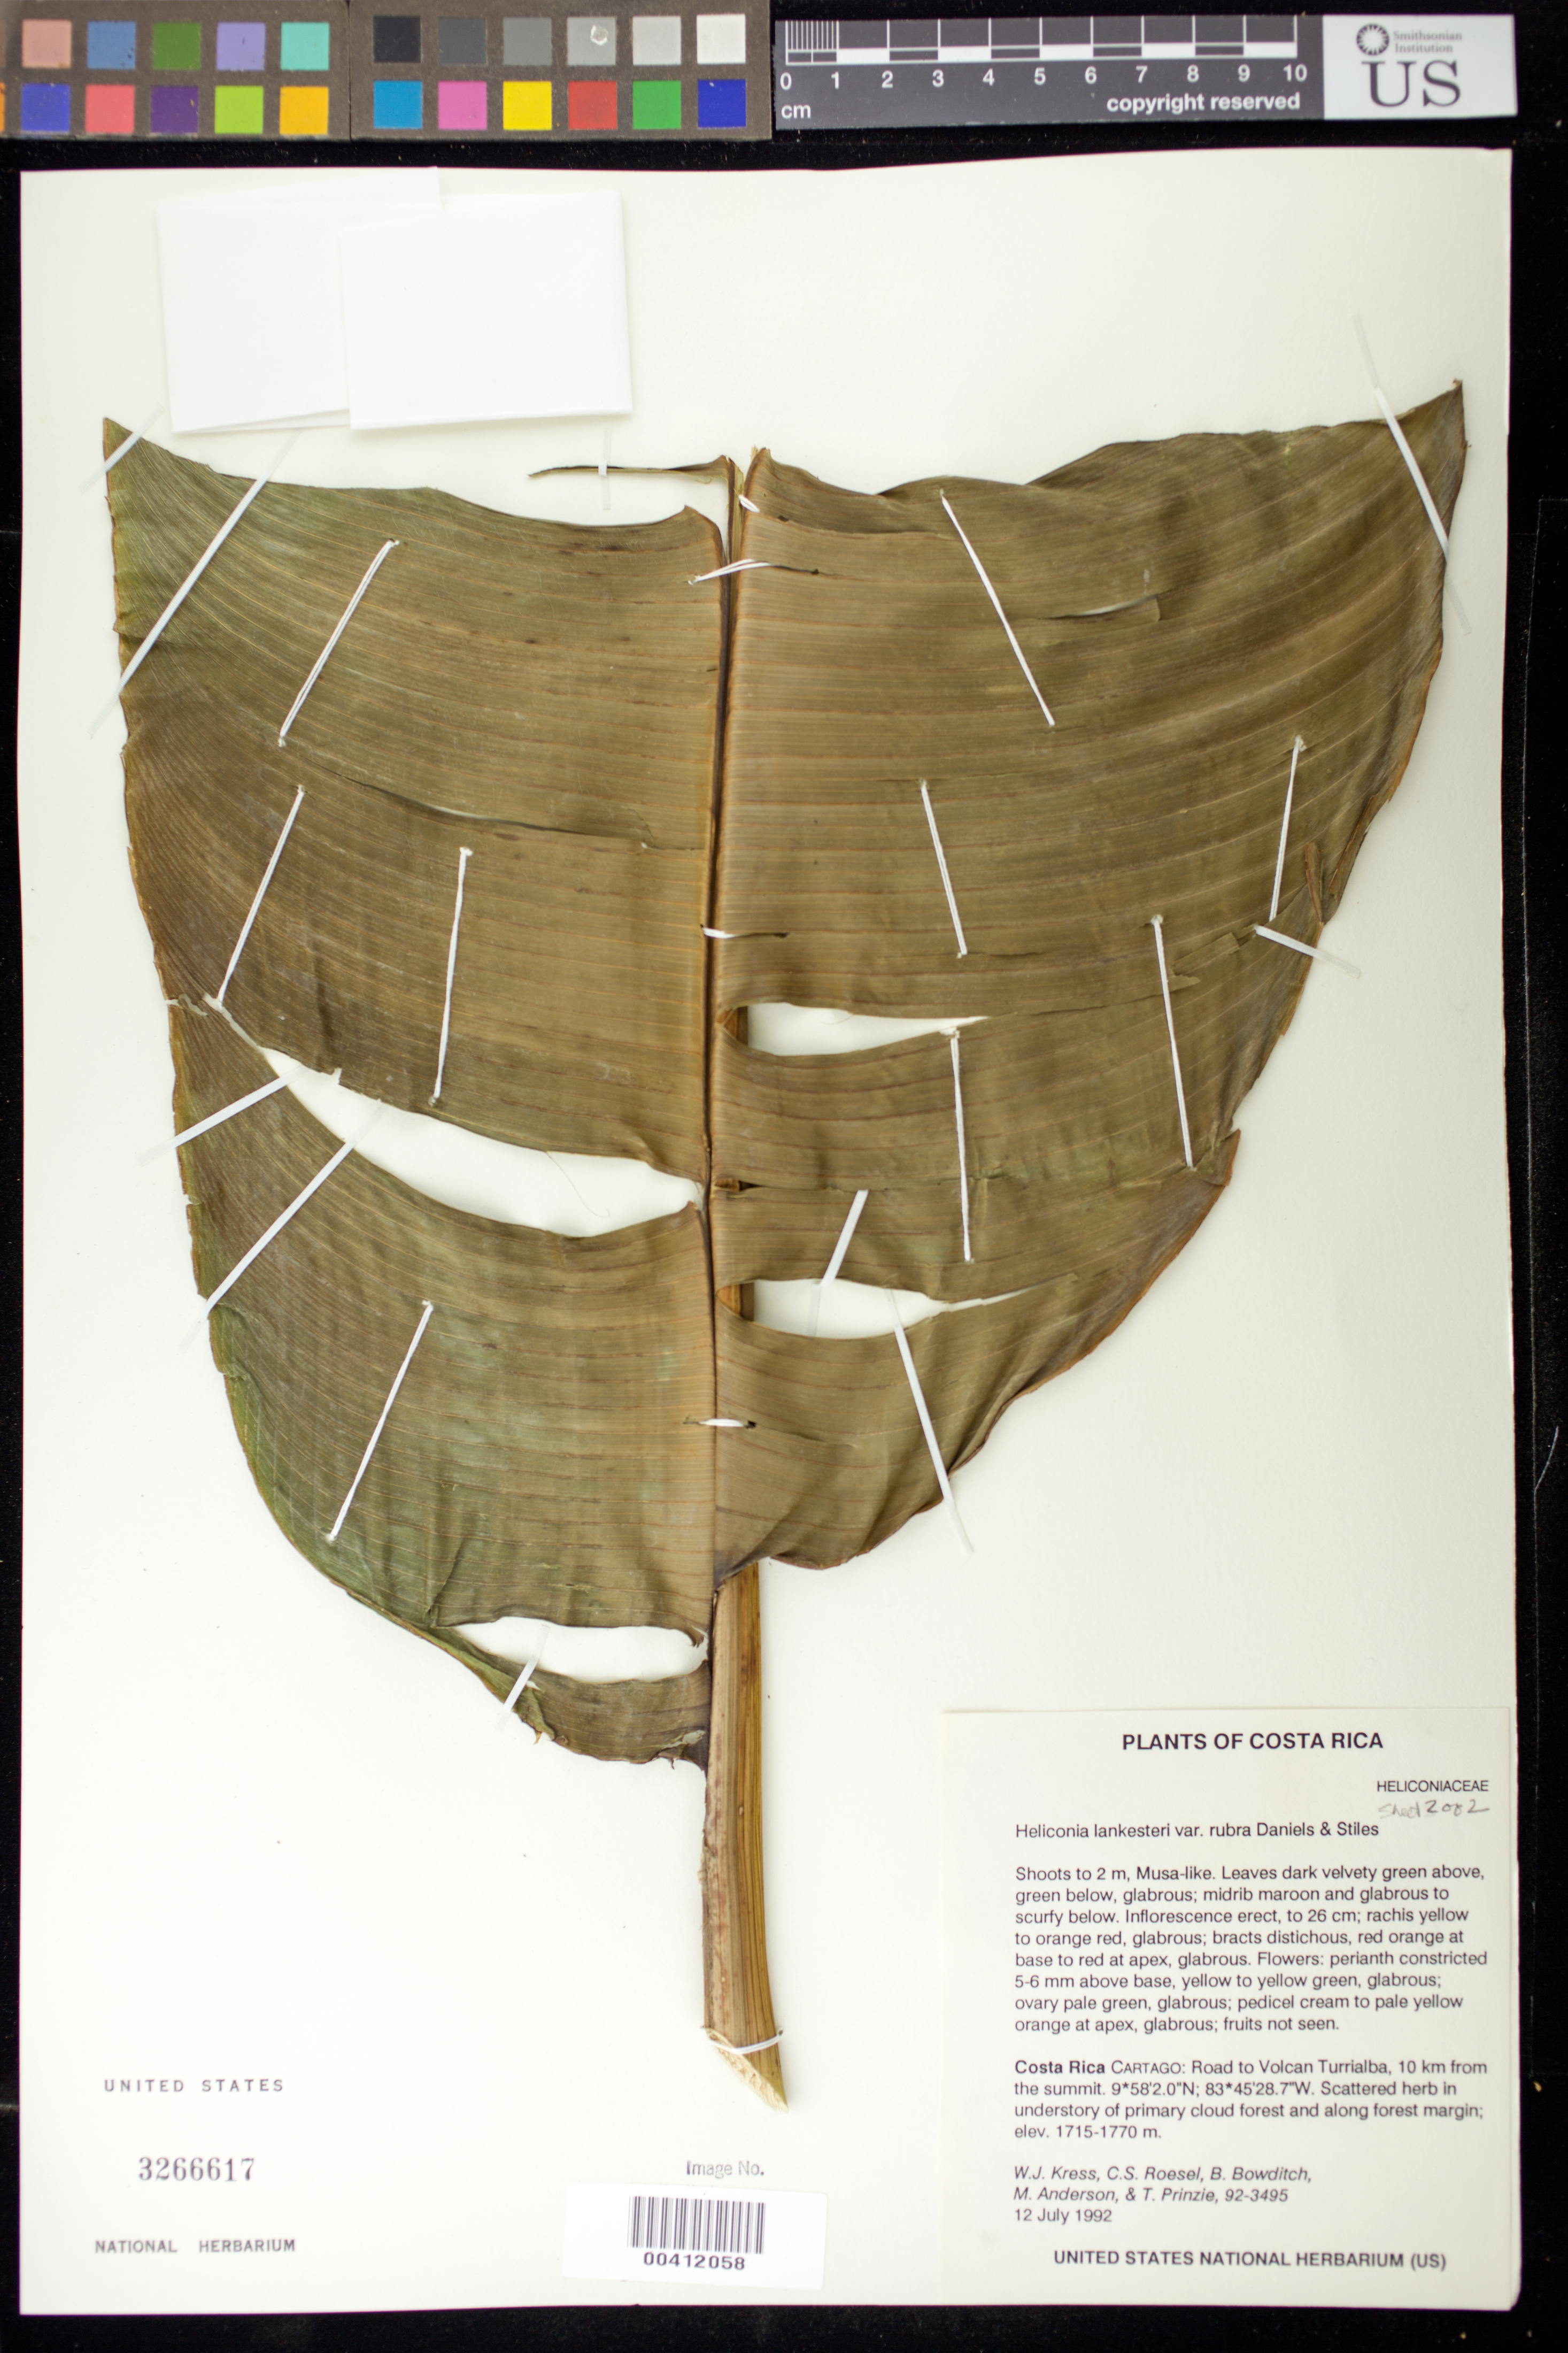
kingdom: Plantae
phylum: Tracheophyta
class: Liliopsida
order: Zingiberales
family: Heliconiaceae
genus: Heliconia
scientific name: Heliconia lankesteri var. rubra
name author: G.S. Daniels & F.G. Stiles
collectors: W. J. Kress, C. S. Roesel, B. Bowditch, M. Anderson & T. Prinzie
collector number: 92-3495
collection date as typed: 12 Jul 1992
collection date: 1992-07-12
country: Costa Rica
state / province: Cartago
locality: Rd to Volcan Turrialba, 10 km from the summit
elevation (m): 1715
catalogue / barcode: US 3266617